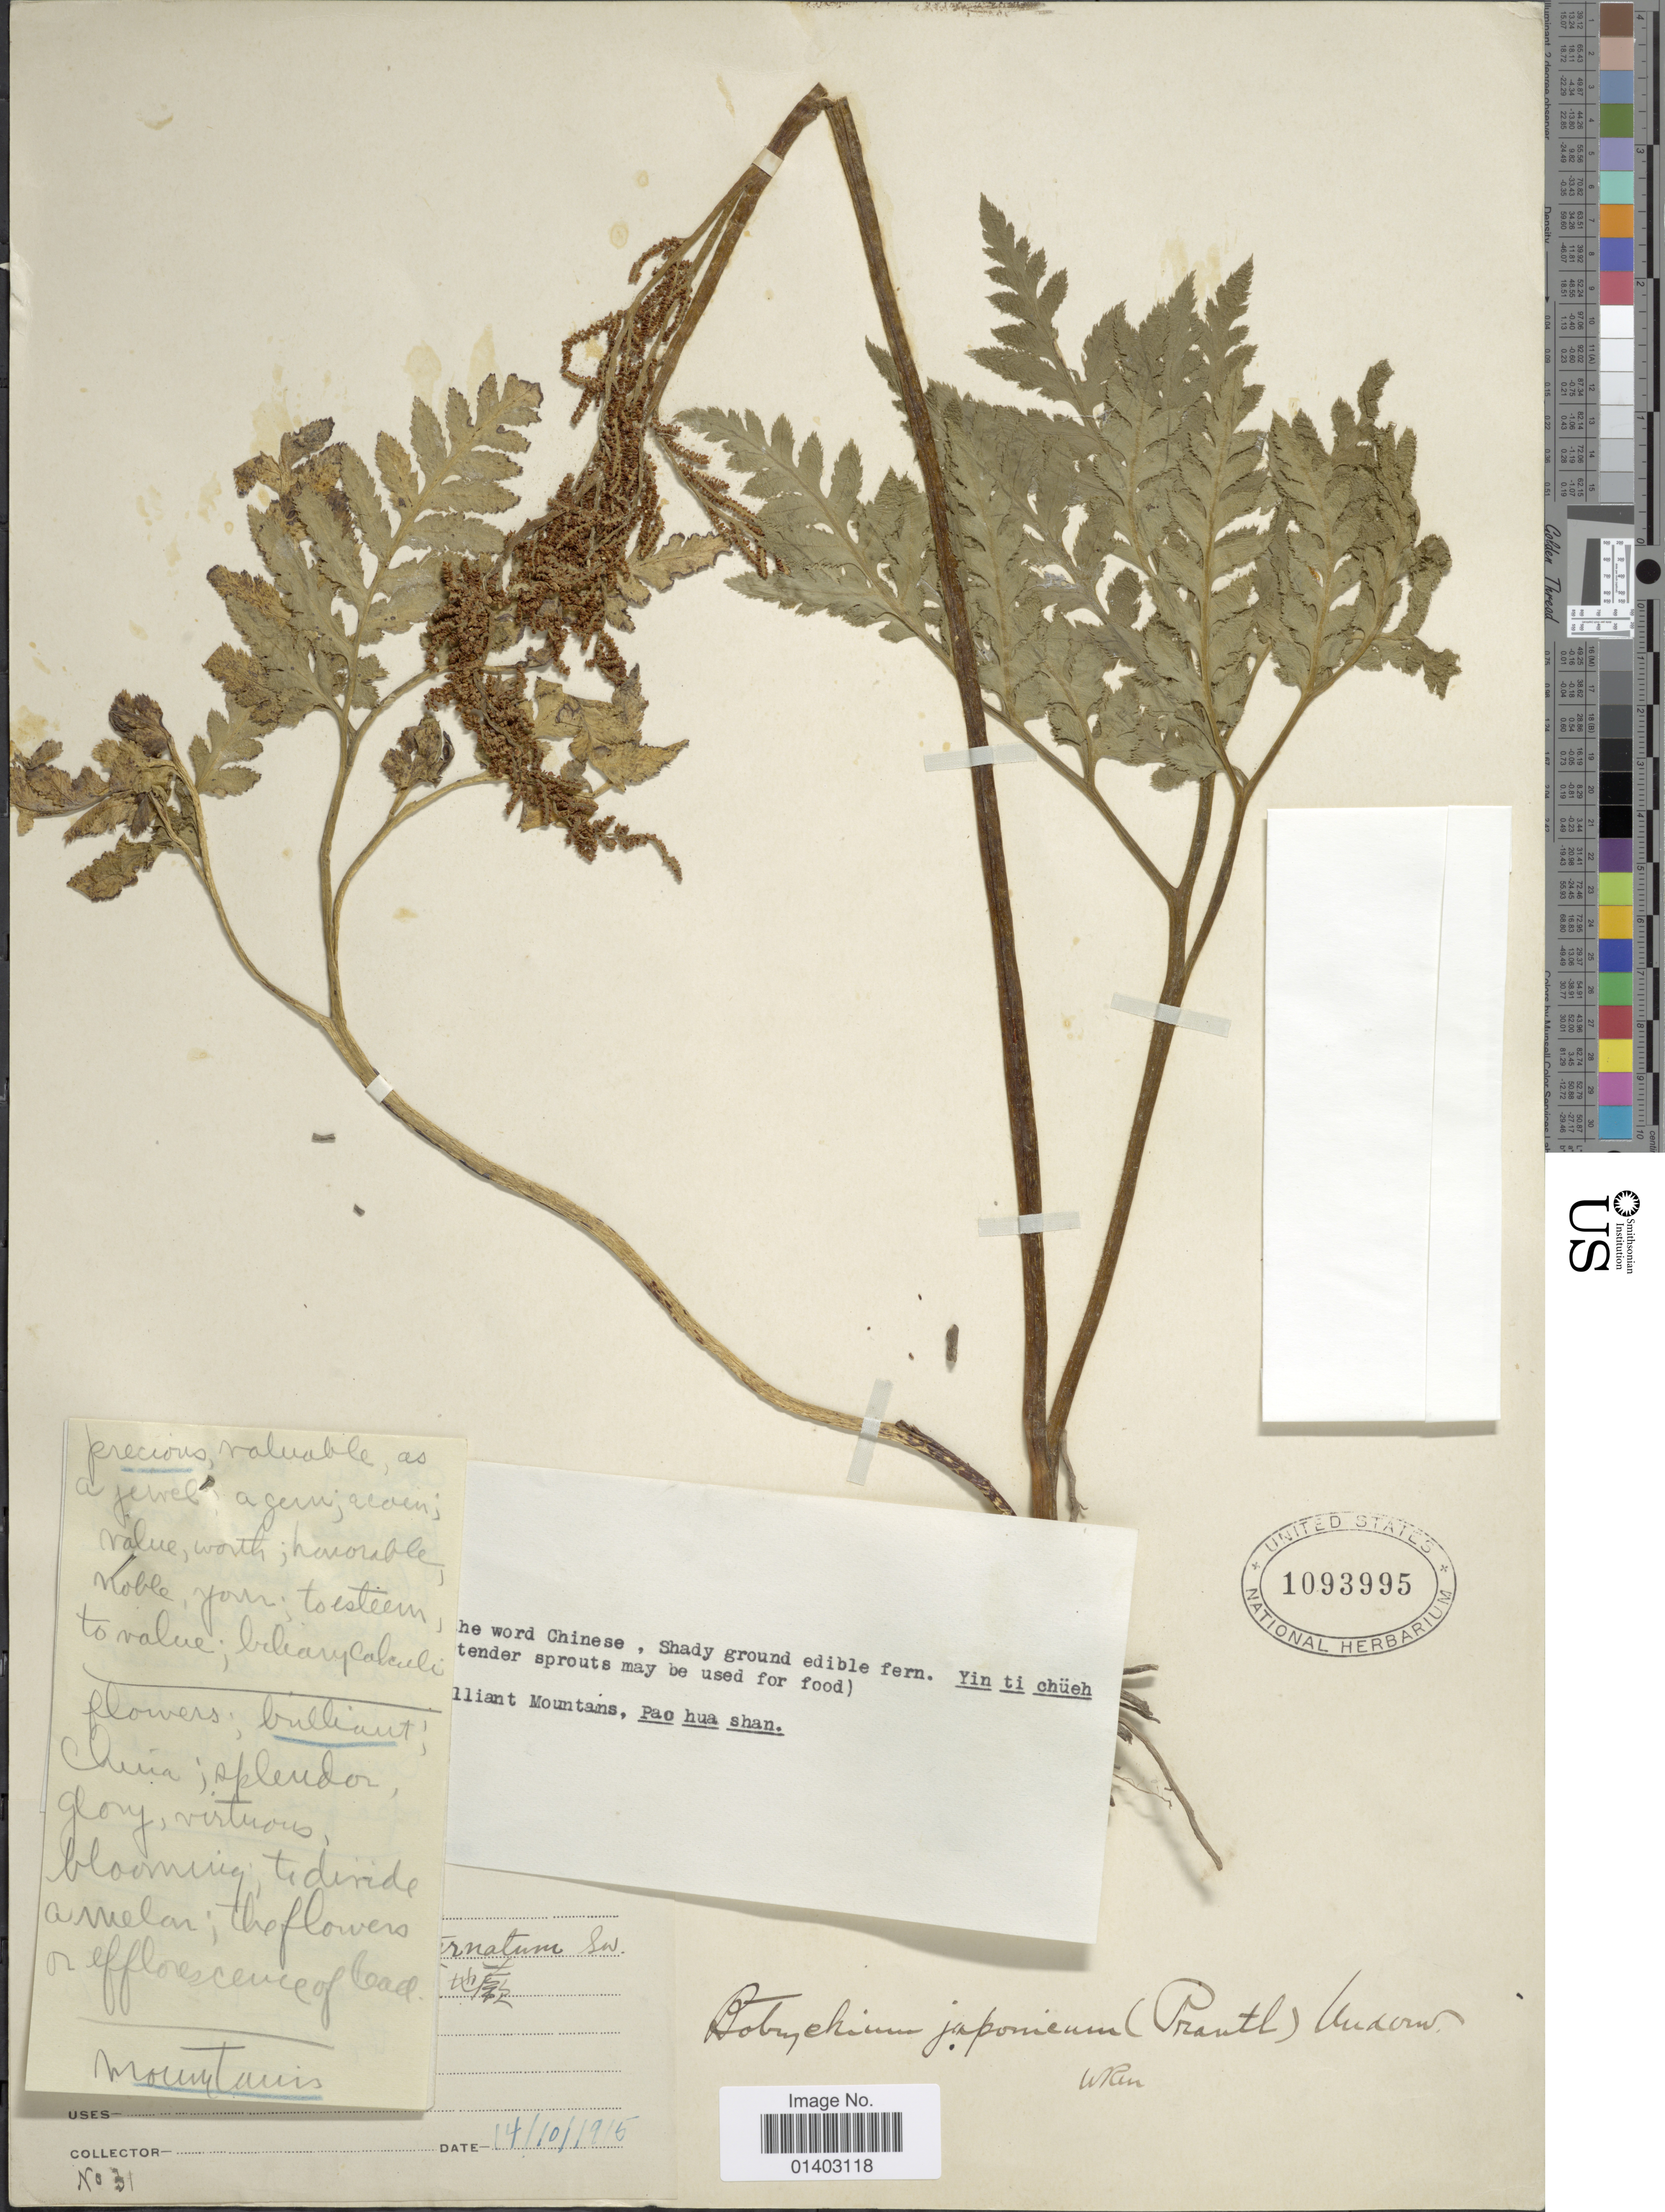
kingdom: Plantae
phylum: Tracheophyta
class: Polypodiopsida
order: Ophioglossales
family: Ophioglossaceae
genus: Botrychium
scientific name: Botrychium japonicum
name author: (Prantl) Underw.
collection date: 1915-10-14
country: China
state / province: Jiangsu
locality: [illegible text] Mountains, Pao hua shan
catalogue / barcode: US 1093395